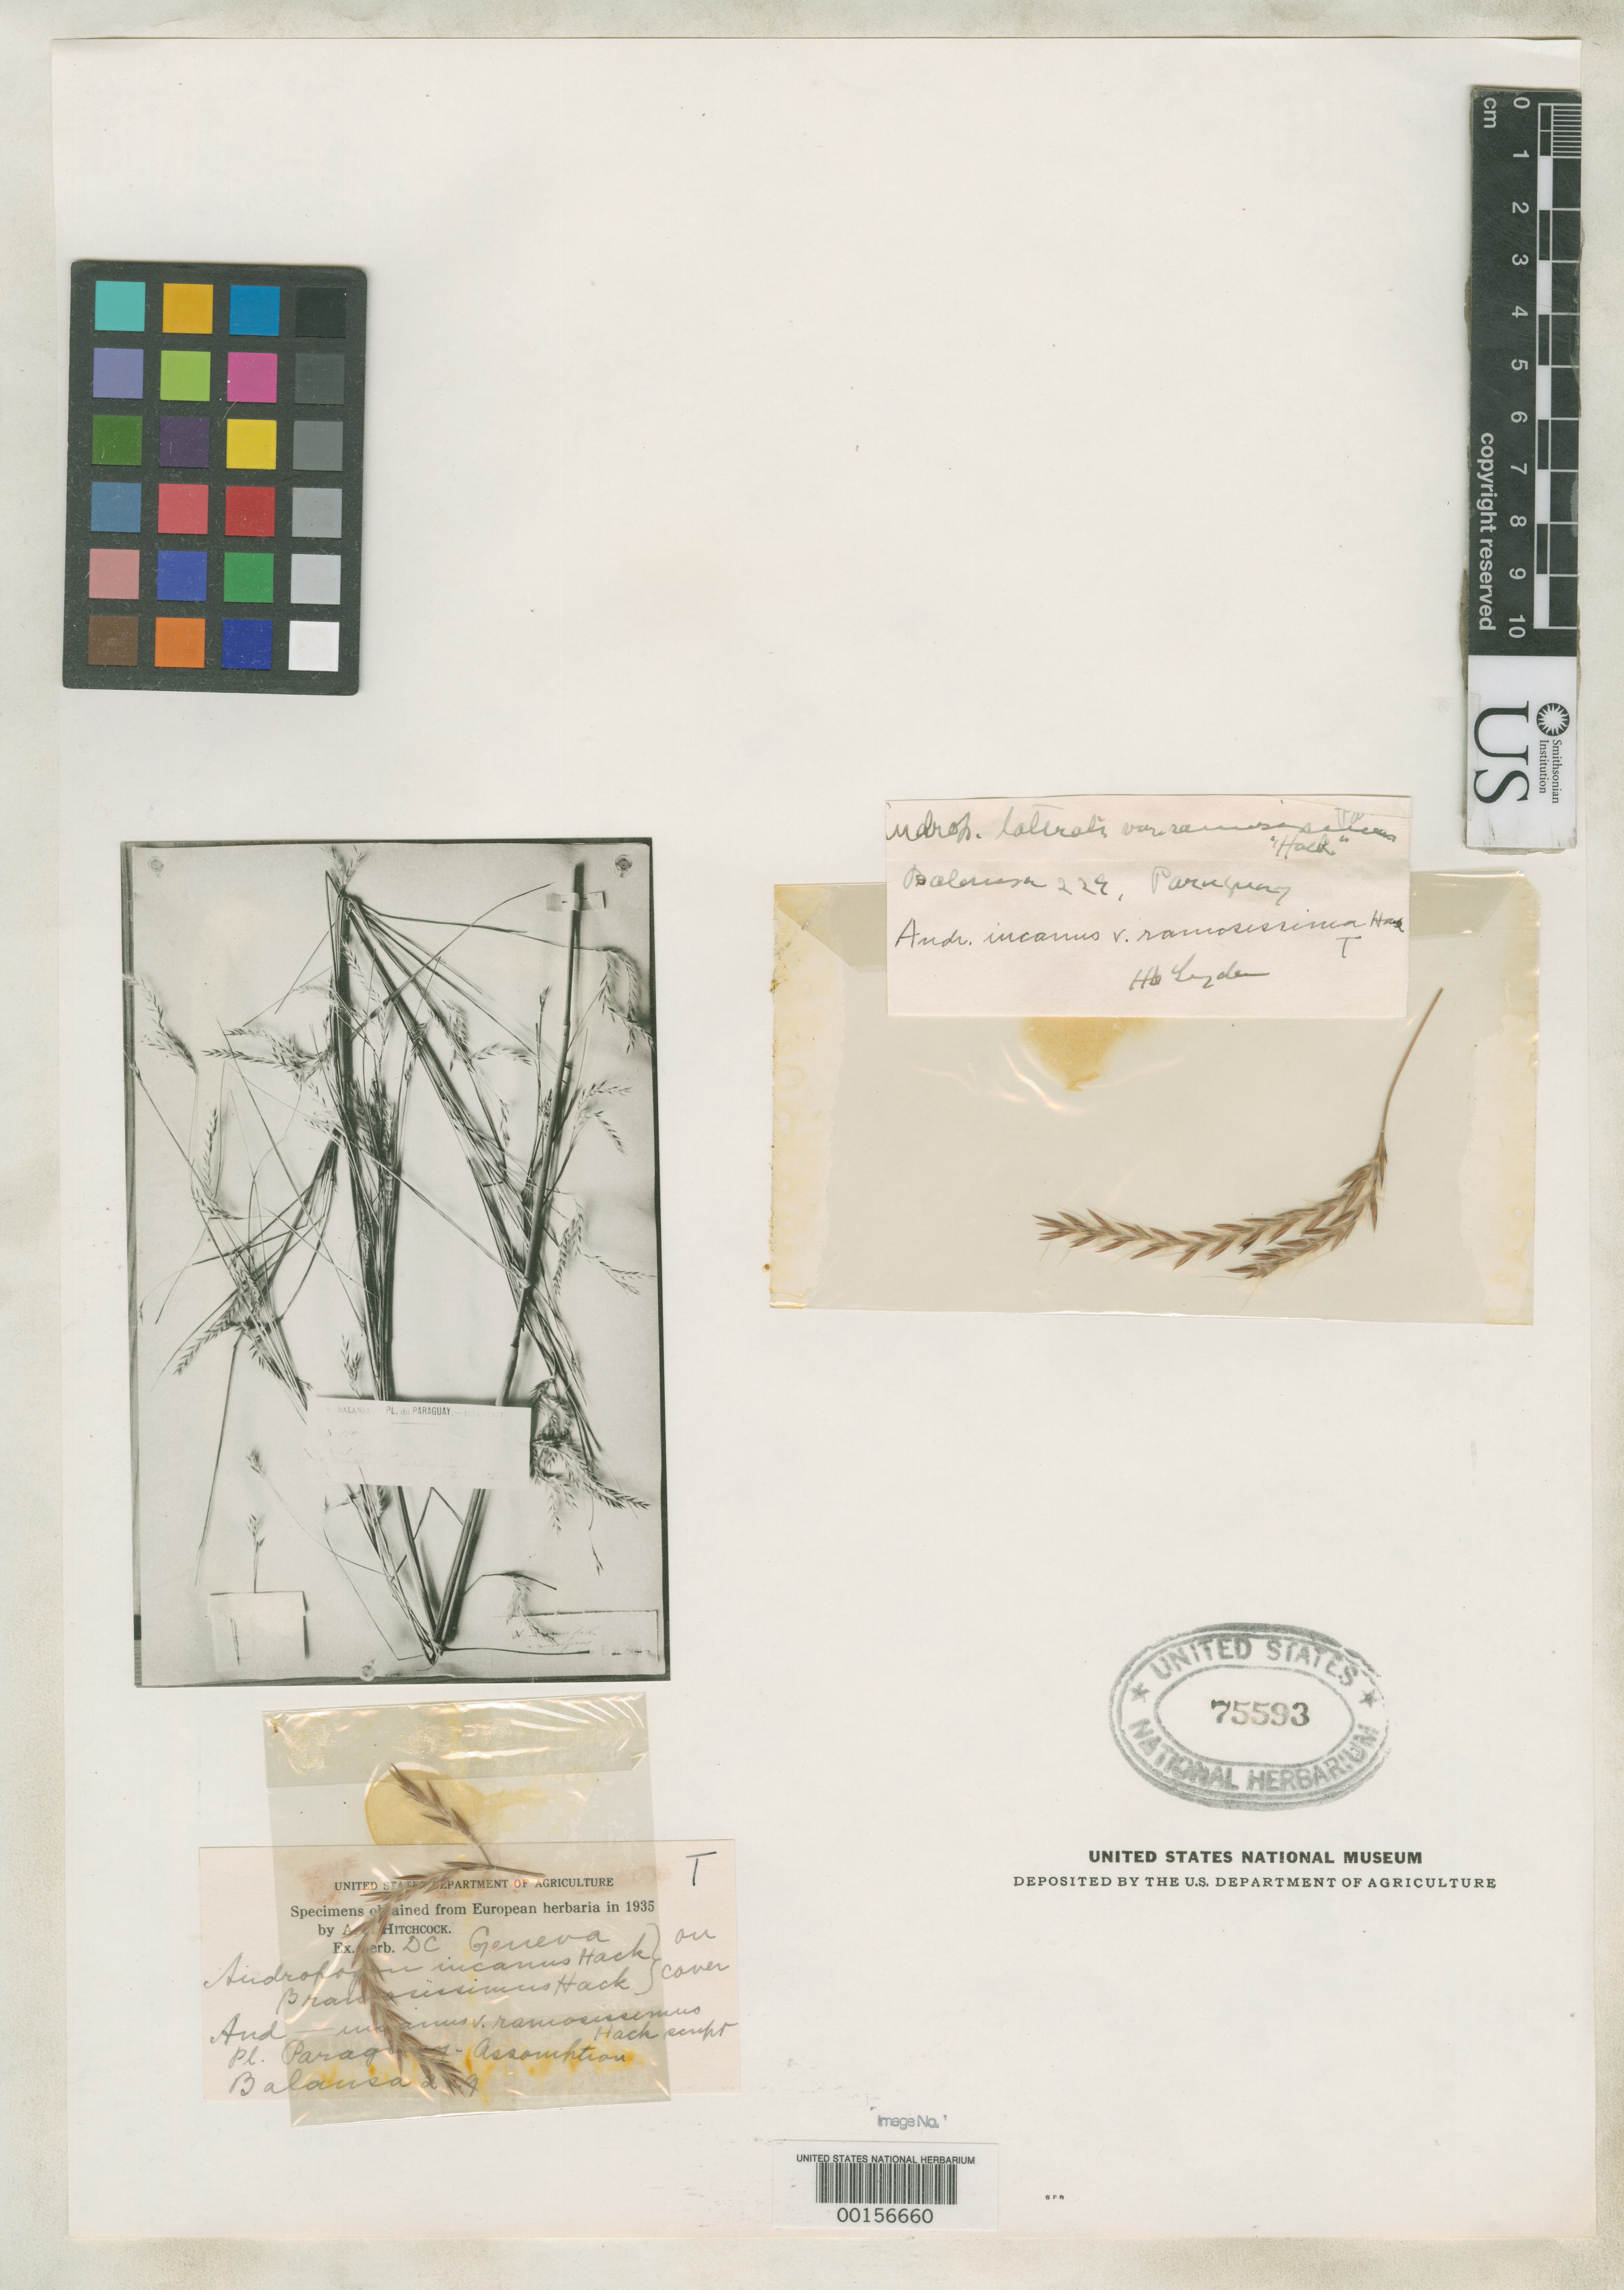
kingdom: Plantae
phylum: Tracheophyta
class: Liliopsida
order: Poales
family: Poaceae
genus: Andropogon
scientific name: Andropogon incanus var. ramosissimus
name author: Hack. in A. DC.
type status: Type Fragment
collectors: B. Balansa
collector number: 229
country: Paraguay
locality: Assumpcion.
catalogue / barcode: US 75593